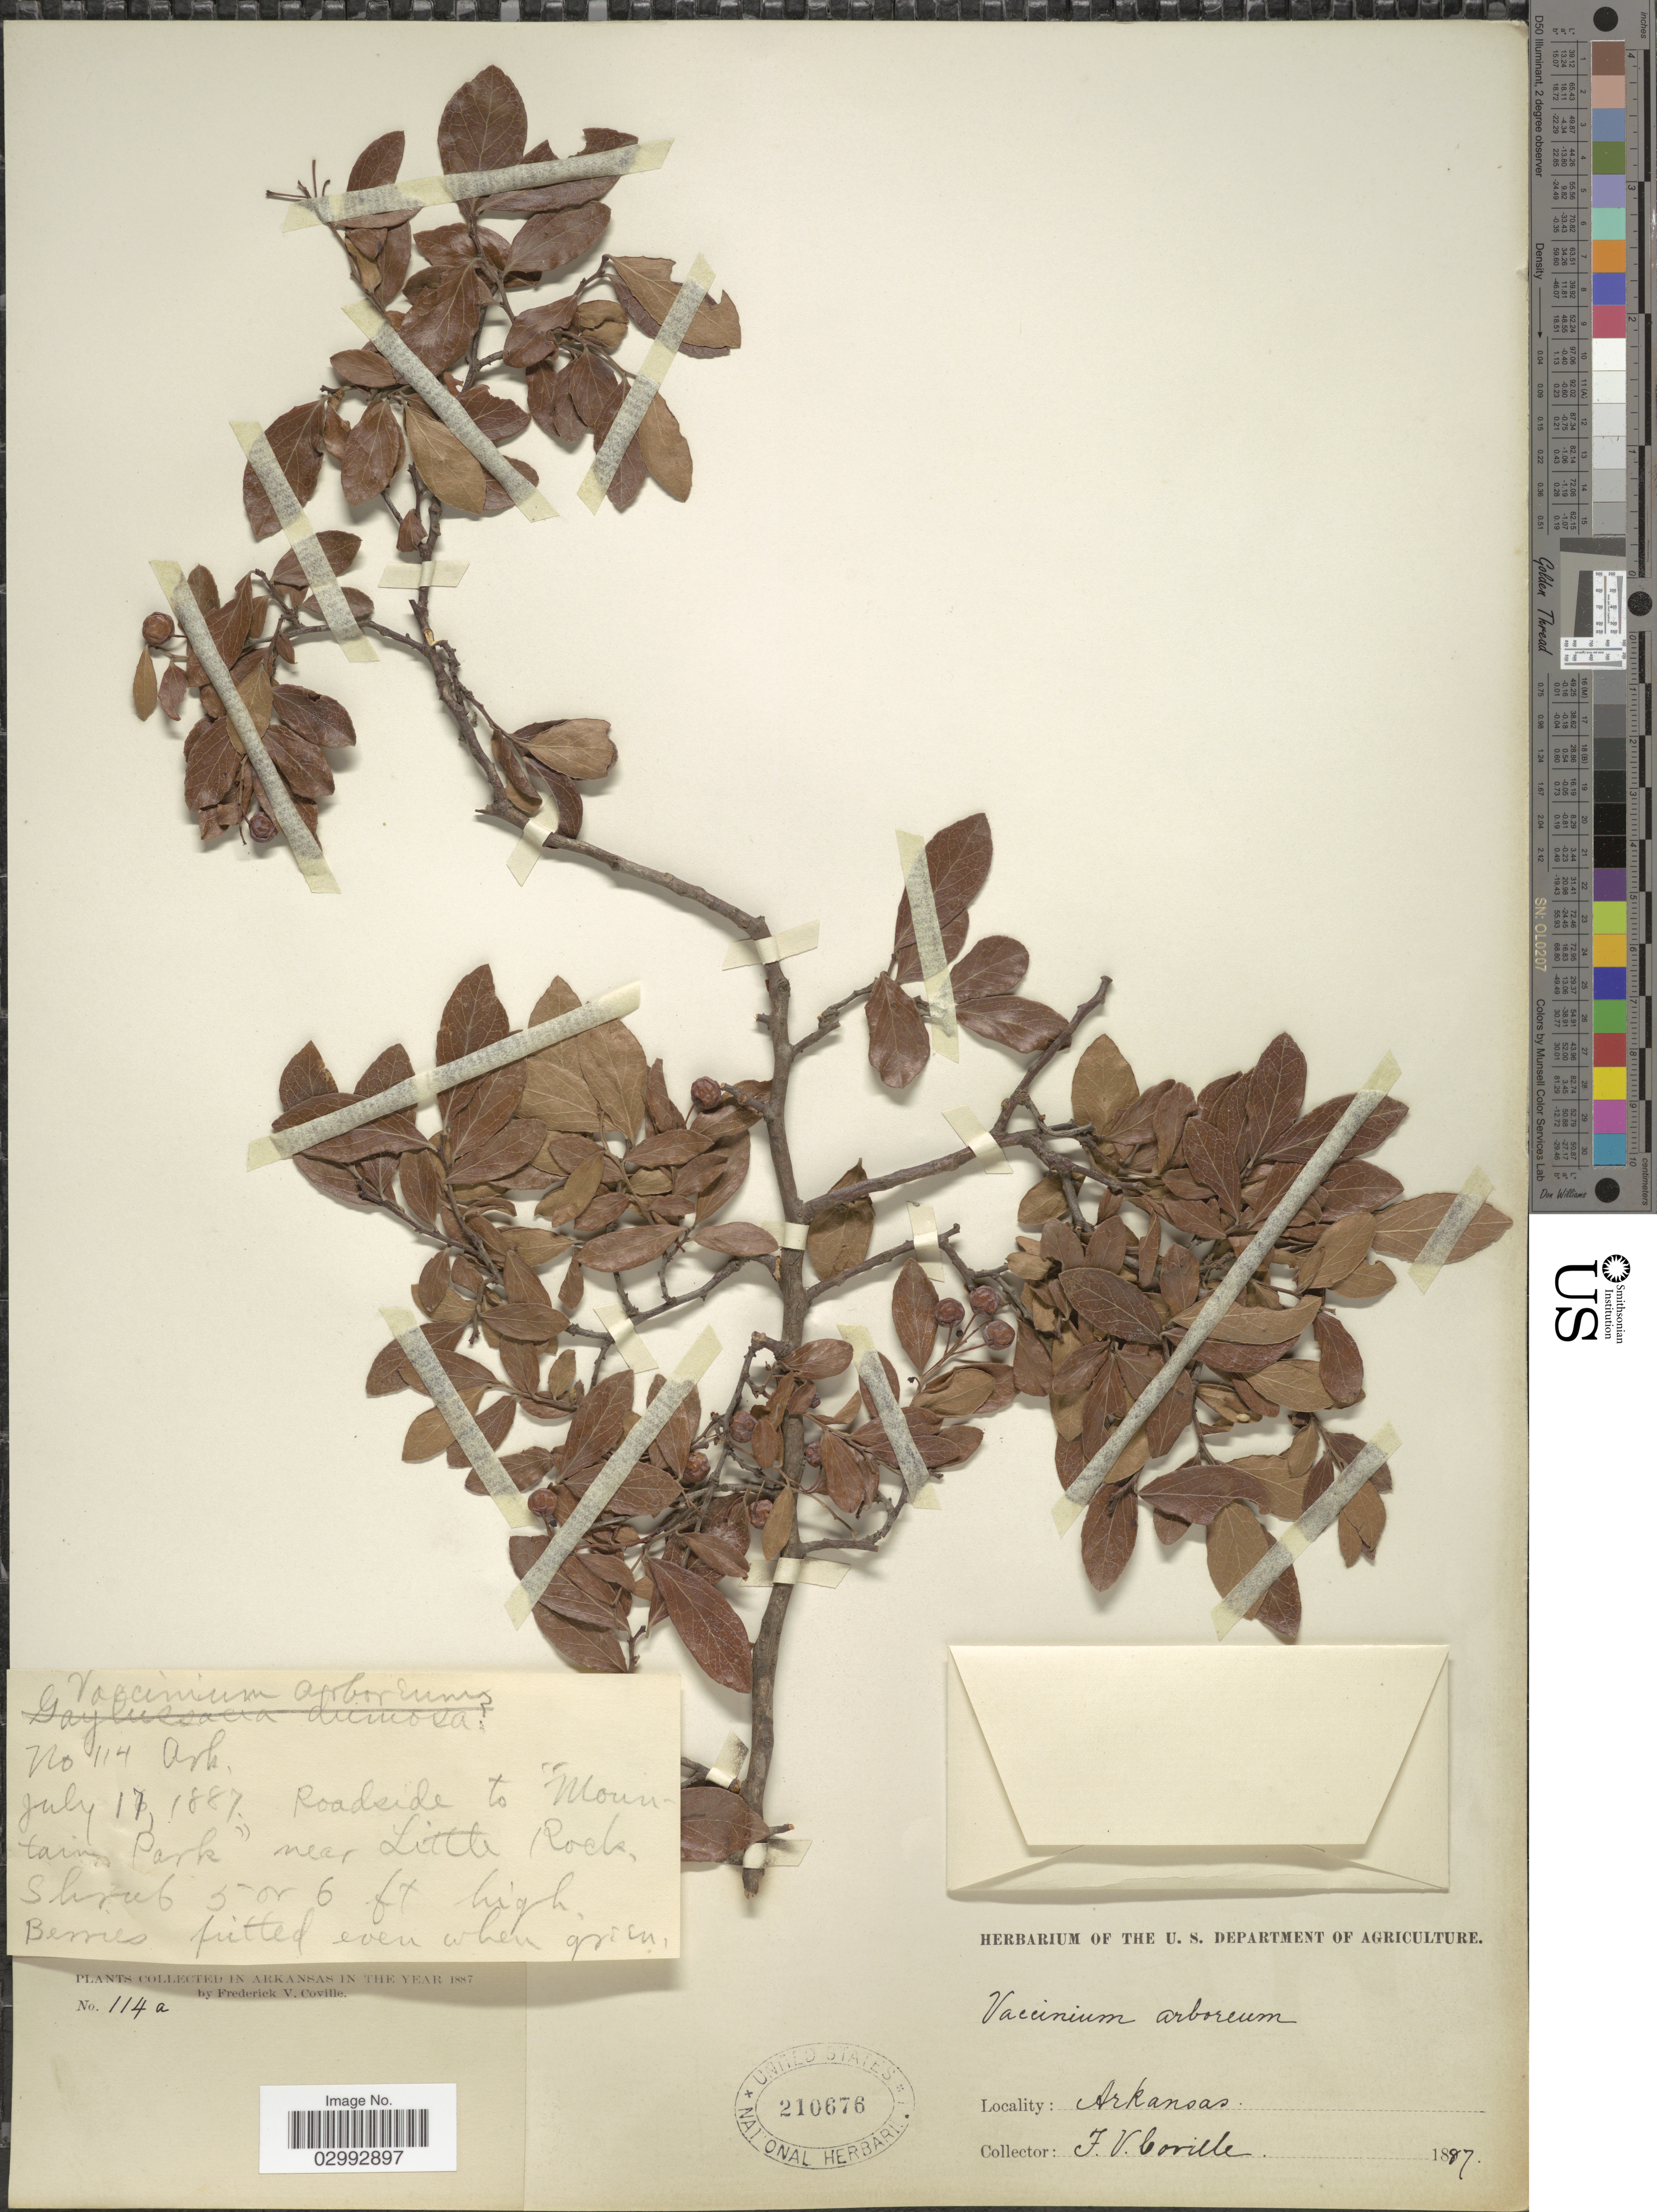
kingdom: Plantae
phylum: Tracheophyta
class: Magnoliopsida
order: Ericales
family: Ericaceae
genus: Batodendron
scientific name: Batodendron arboreum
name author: Nutt.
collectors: F. V. Coville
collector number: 114a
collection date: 1887-07-17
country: United States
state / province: Arkansas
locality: Roadside to "Mountain Park" near Little Rock.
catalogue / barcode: US 210676